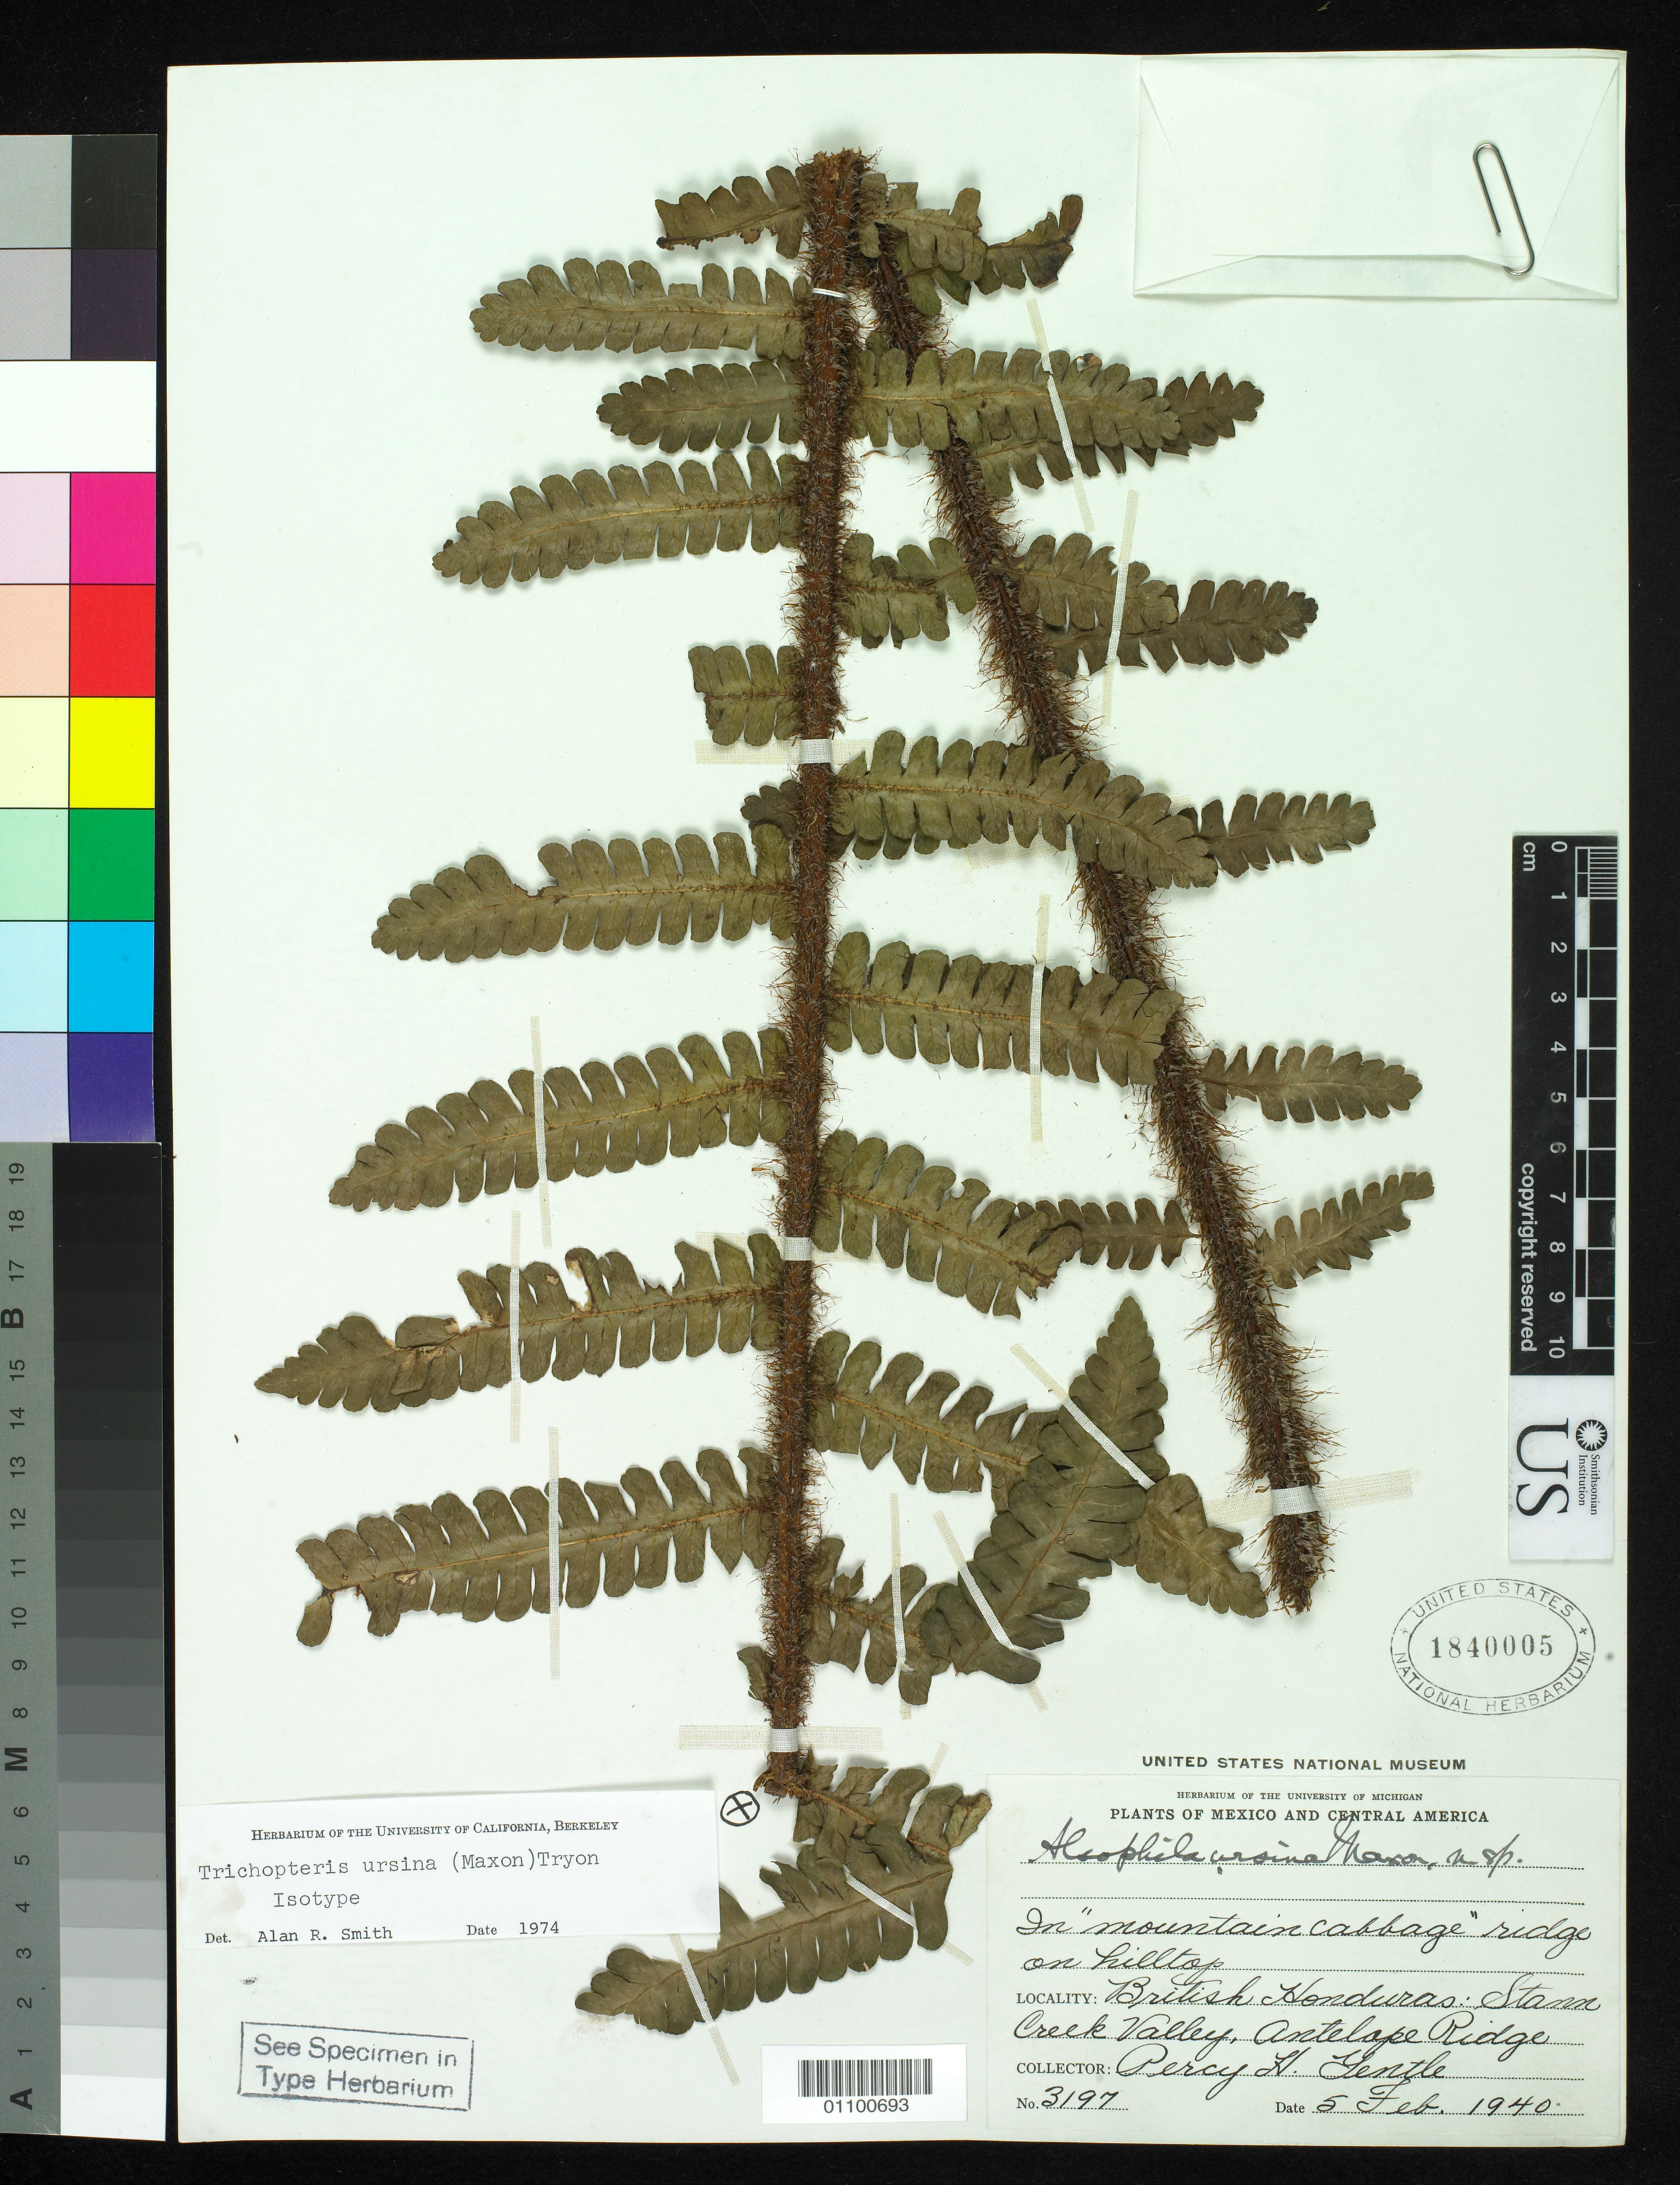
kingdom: Plantae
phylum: Tracheophyta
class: Polypodiopsida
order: Cyatheales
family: Cyatheaceae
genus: Alsophila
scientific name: Alsophila ursina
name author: Maxon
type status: Isotype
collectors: P. H. Gentle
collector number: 3197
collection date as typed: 05 Feb 1940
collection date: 1940-02-05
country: Honduras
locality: Stann Creek Valley, Antelope Ridge.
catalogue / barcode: US 1840005